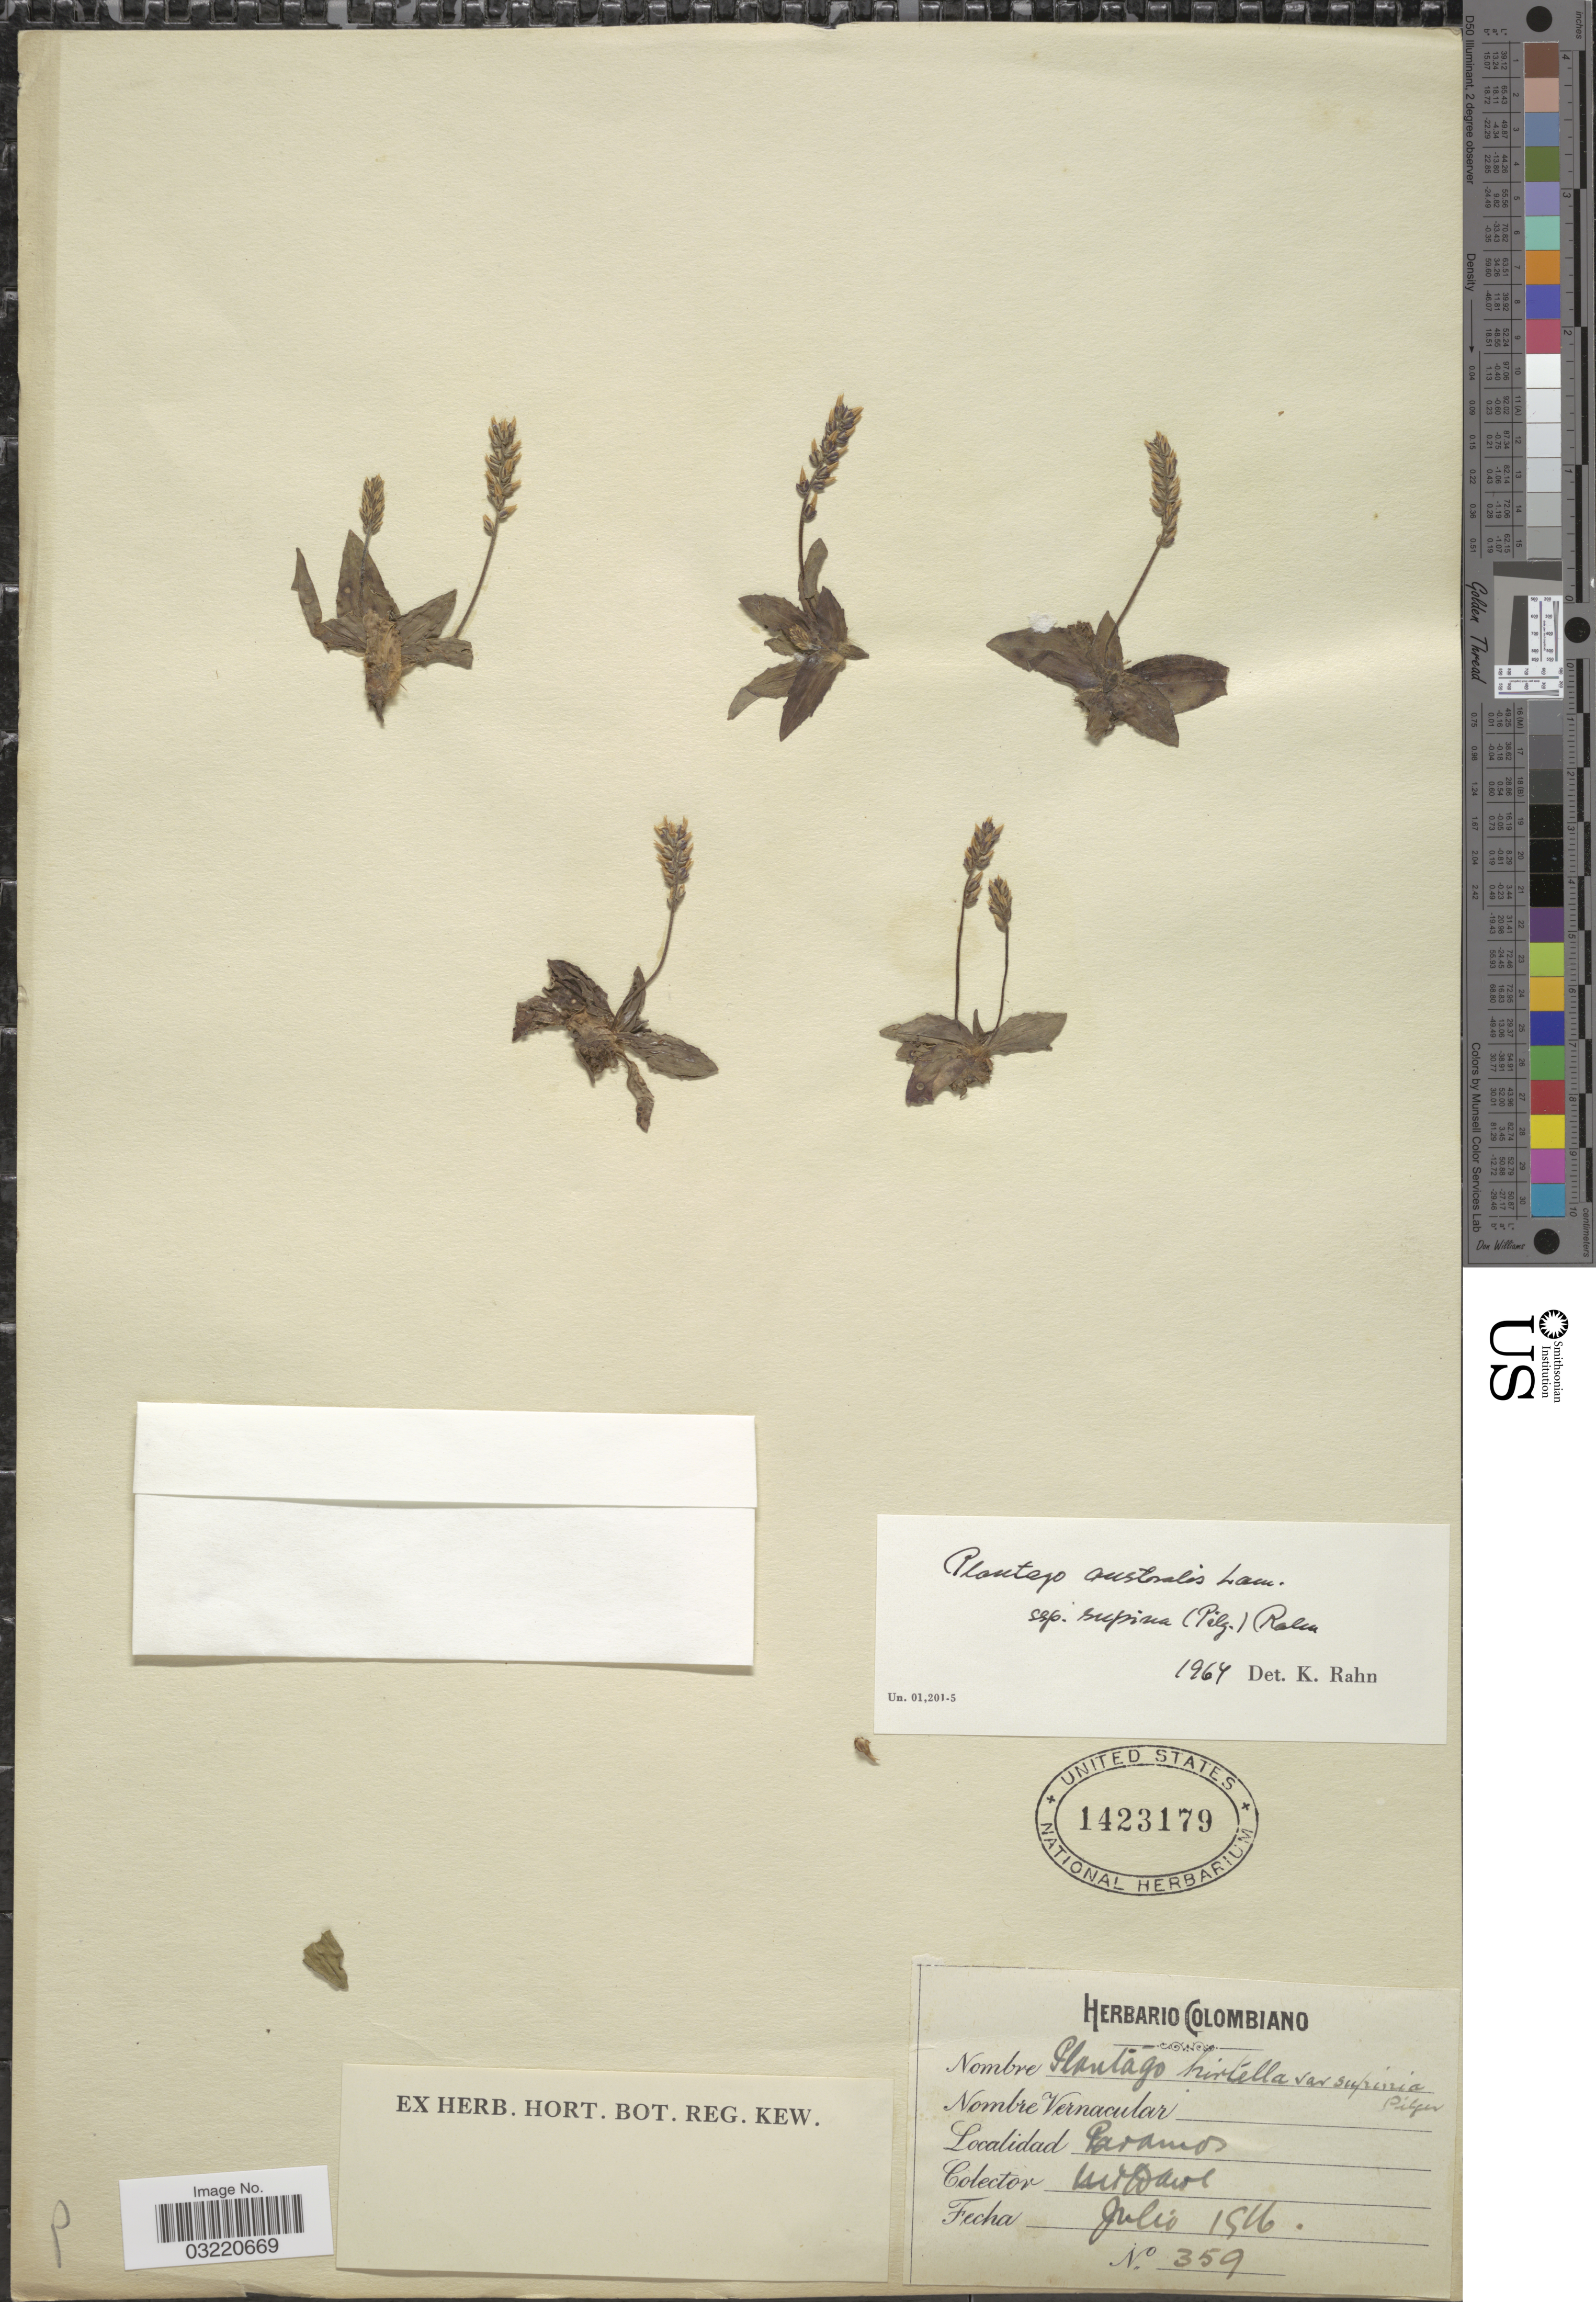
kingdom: Plantae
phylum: Tracheophyta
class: Magnoliopsida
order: Lamiales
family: Plantaginaceae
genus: Plantago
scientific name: Plantago australis subsp. supina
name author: (Pilg.) Rahn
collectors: M. T. Dawe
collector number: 359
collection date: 1919-07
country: Colombia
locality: Paramos.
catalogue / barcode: US 1423179